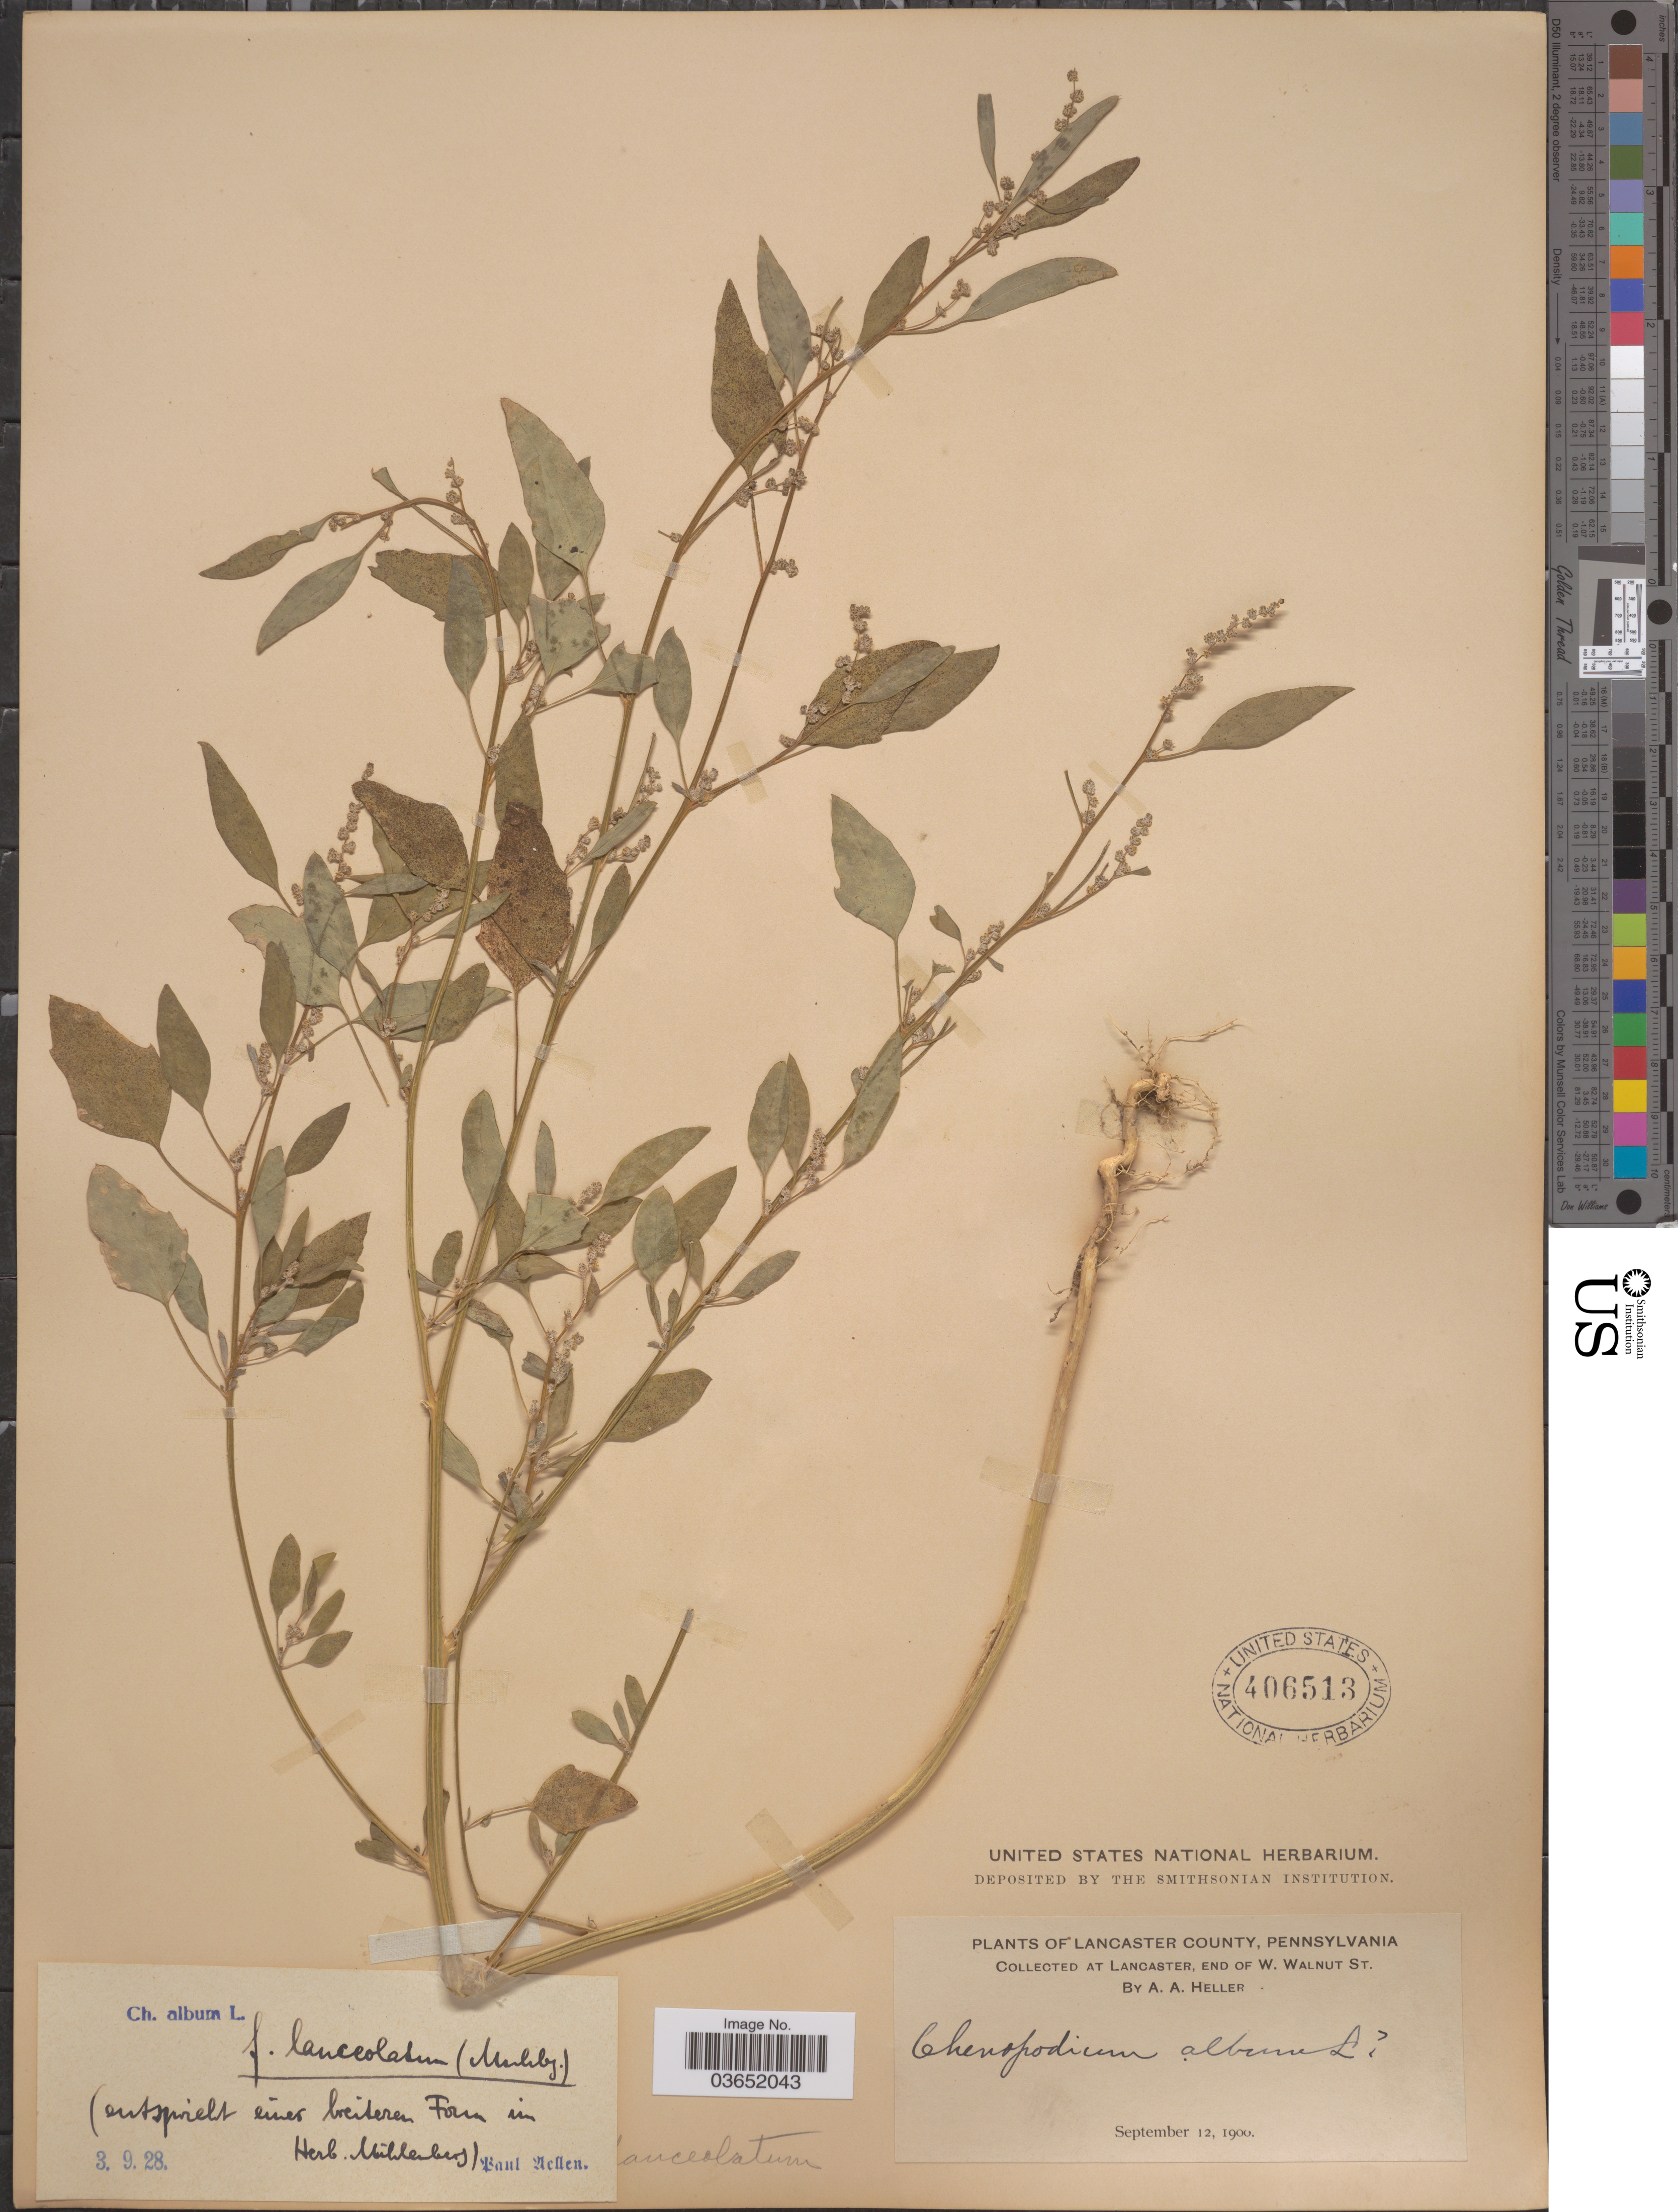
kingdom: Plantae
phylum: Tracheophyta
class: Magnoliopsida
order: Caryophyllales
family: Amaranthaceae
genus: Chenopodium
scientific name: Chenopodium album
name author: L.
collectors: A. A. Heller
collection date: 1900-09-12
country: United States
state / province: Pennsylvania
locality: Lancaster County. At Lancaster, End of W. Walnut St.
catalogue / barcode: US 406513